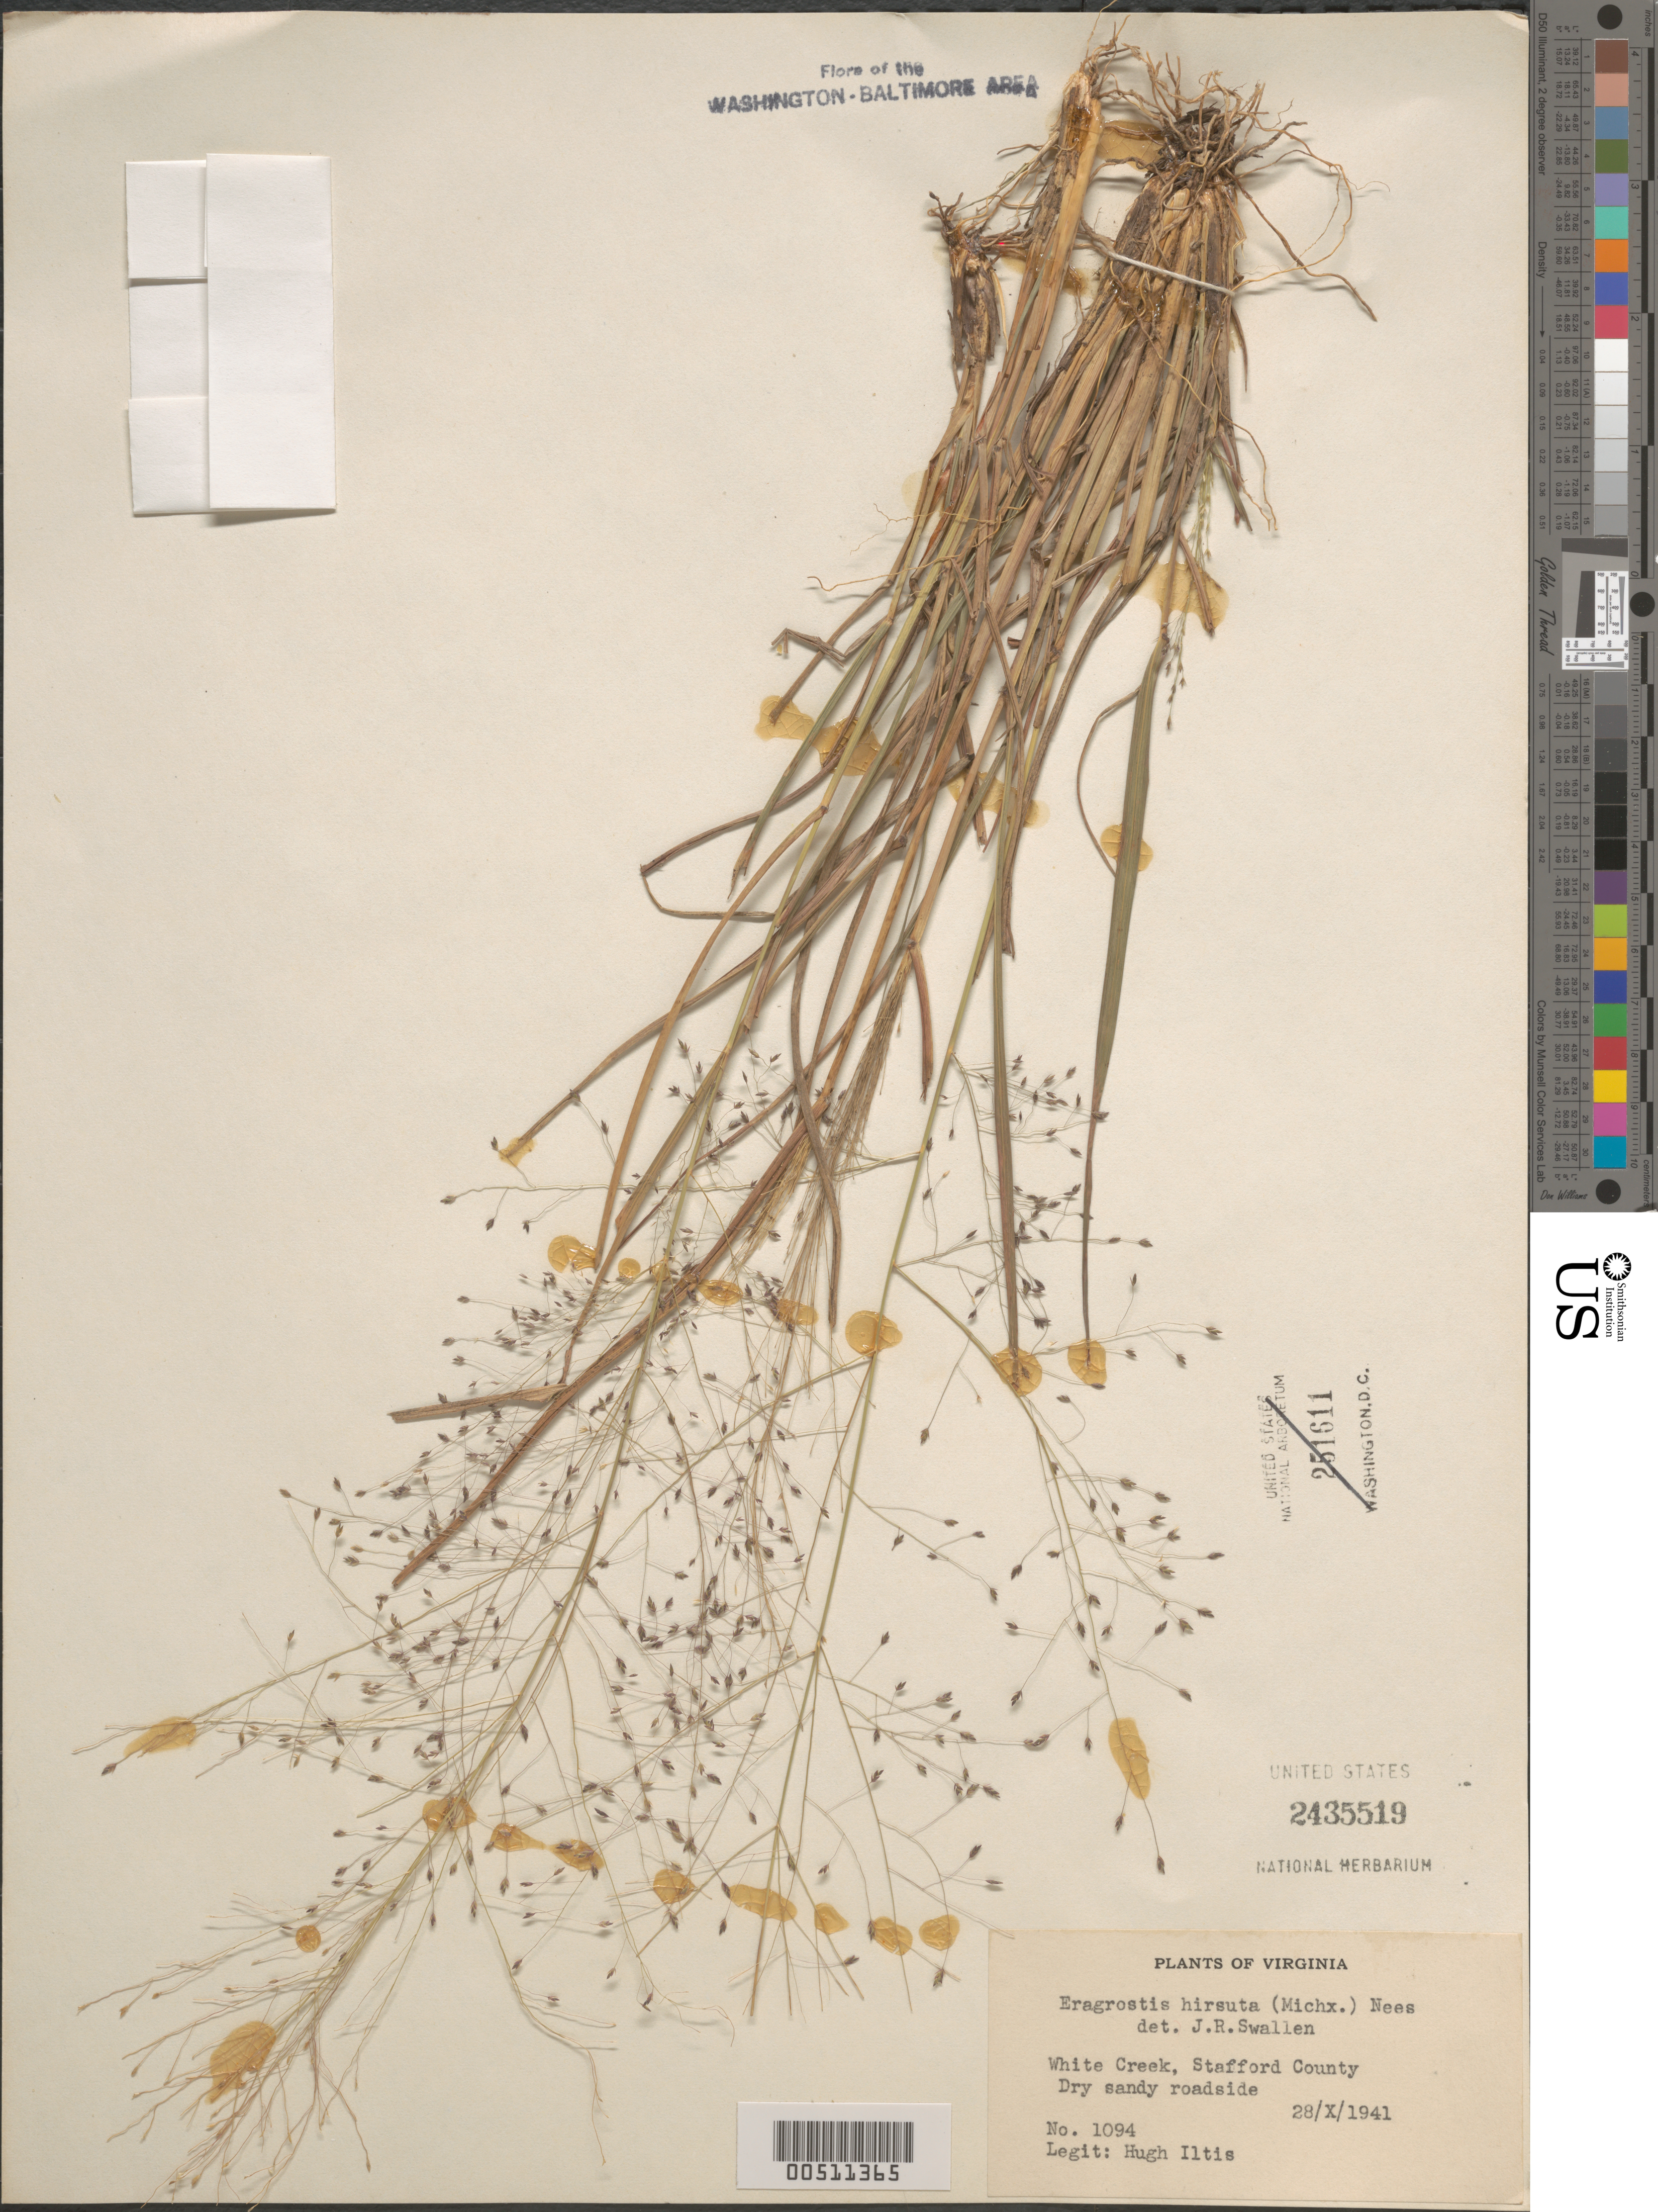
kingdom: Plantae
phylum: Tracheophyta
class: Liliopsida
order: Poales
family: Poaceae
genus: Eragrostis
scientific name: Eragrostis hirsuta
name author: (Michx.) Nees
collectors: H. H. Iltis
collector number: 1094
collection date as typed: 28 Oct 1941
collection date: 1941-10-28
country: United States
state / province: Virginia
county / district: Stafford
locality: White Creek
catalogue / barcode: US 2435519